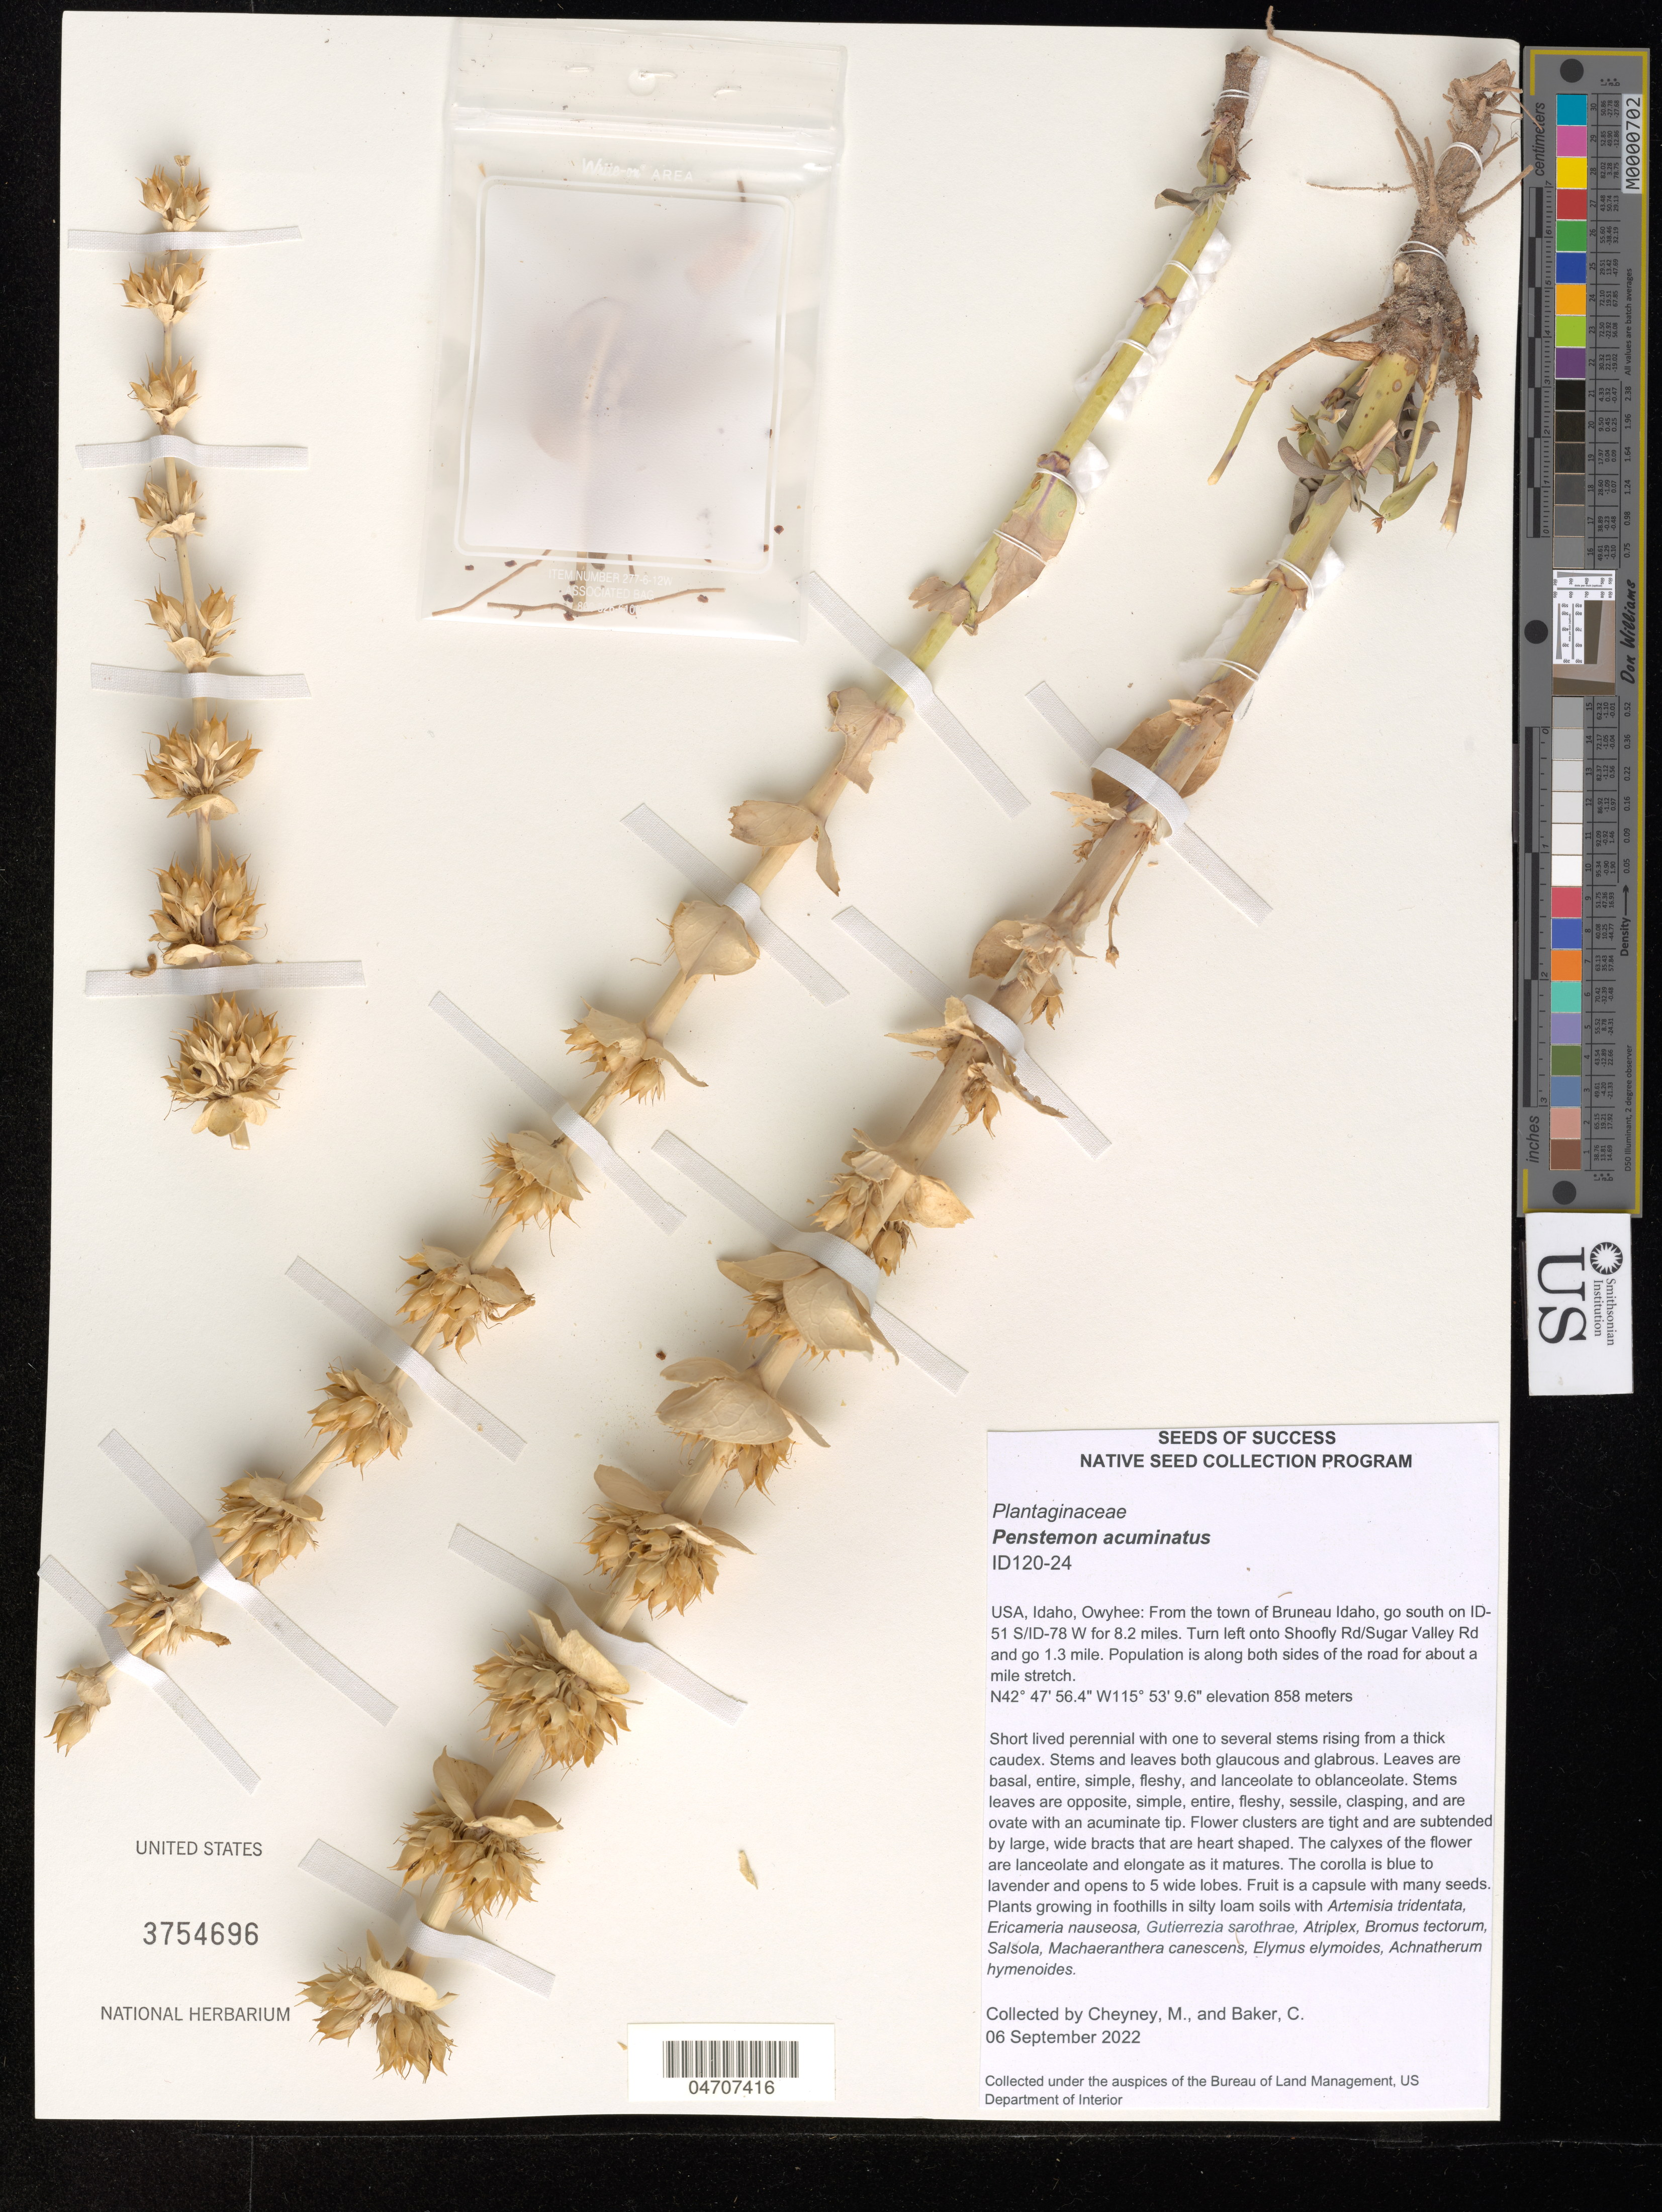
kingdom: Plantae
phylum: Tracheophyta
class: Magnoliopsida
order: Lamiales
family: Plantaginaceae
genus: Penstemon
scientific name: Penstemon acuminatus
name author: Greene ex Lindl.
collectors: M. Cheyney & C. Baker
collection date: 2022-09-05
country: United States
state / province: Idaho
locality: Owyhee: From the town of Bruneau Idaho, go south on ID-51 S/ID-78 W for 8.2 miles. Turn left onto Shoofly Rd/Sugar Valley Rd and go 1.3 mile. Population is along both sides of the road for about a mile stretch.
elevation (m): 858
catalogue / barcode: US 3754696